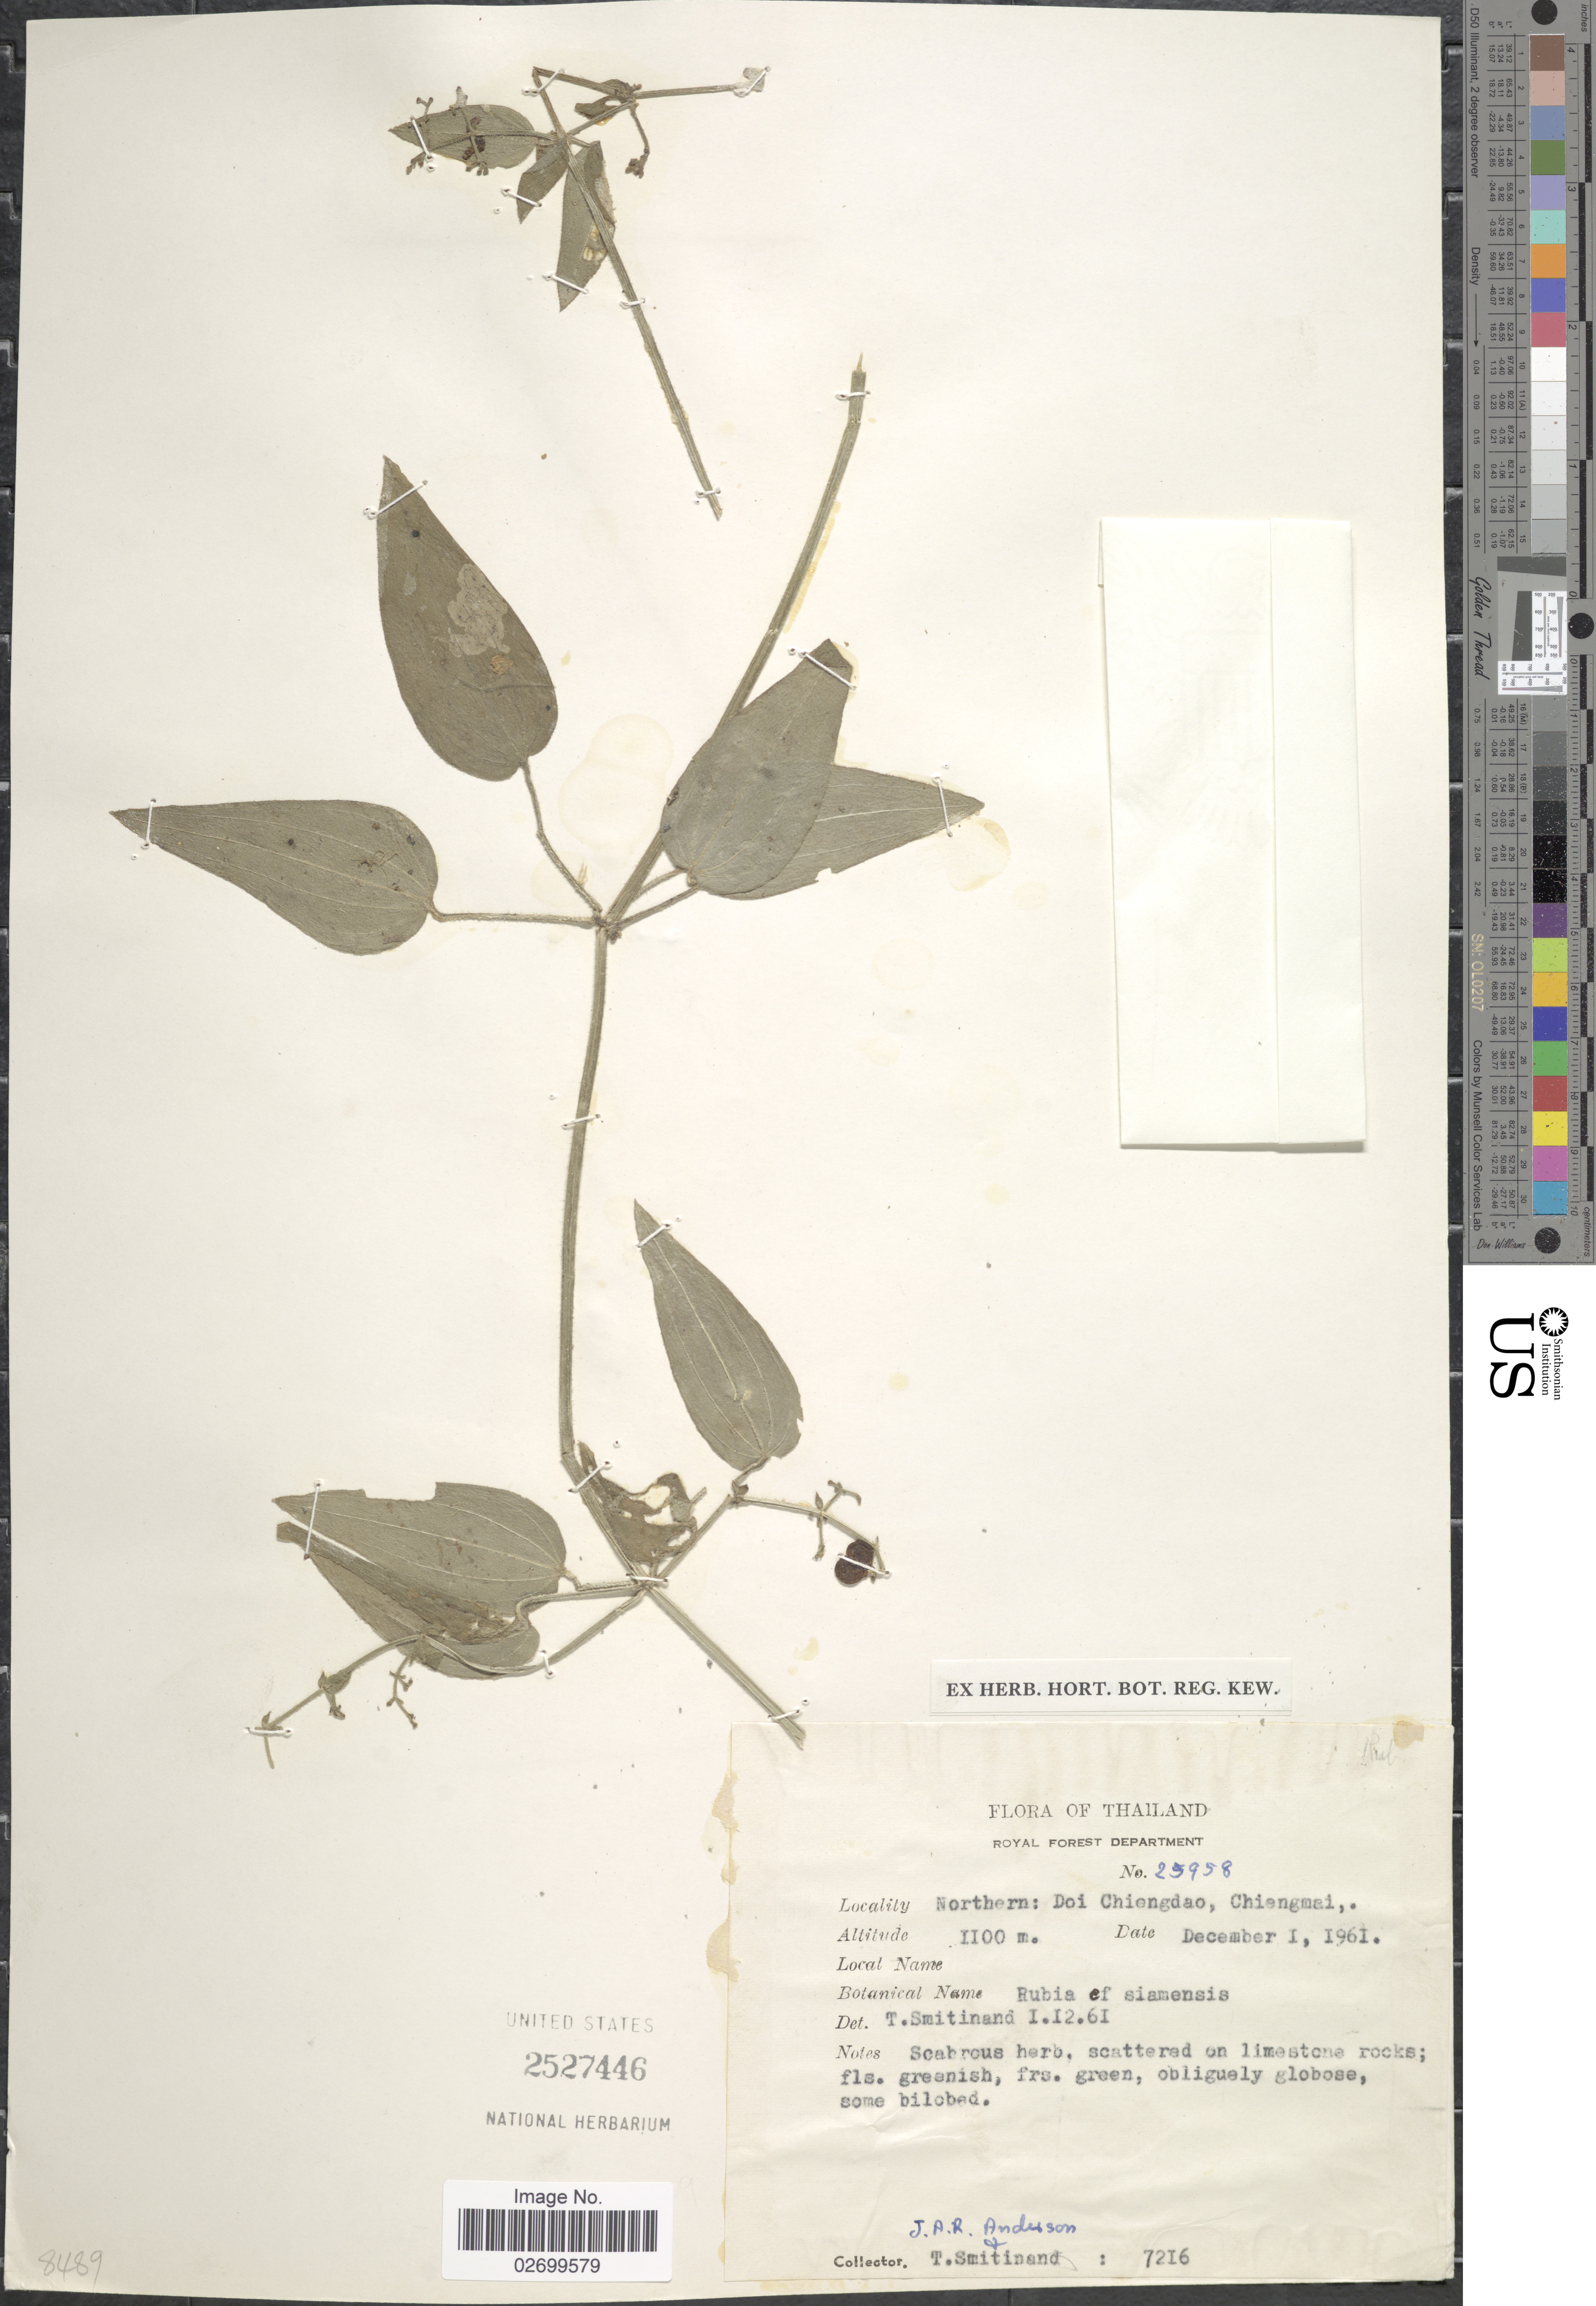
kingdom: Plantae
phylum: Tracheophyta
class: Magnoliopsida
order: Gentianales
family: Rubiaceae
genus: Rubia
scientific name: Rubia siamensis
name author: Craib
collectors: J. A. R. Anderson & T. Smitinand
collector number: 7216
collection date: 1961-12-01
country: Thailand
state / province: Chiang Mai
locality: Northern: Doi Chiengdao, Chiengmai.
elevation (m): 1100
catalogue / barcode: US 2527446